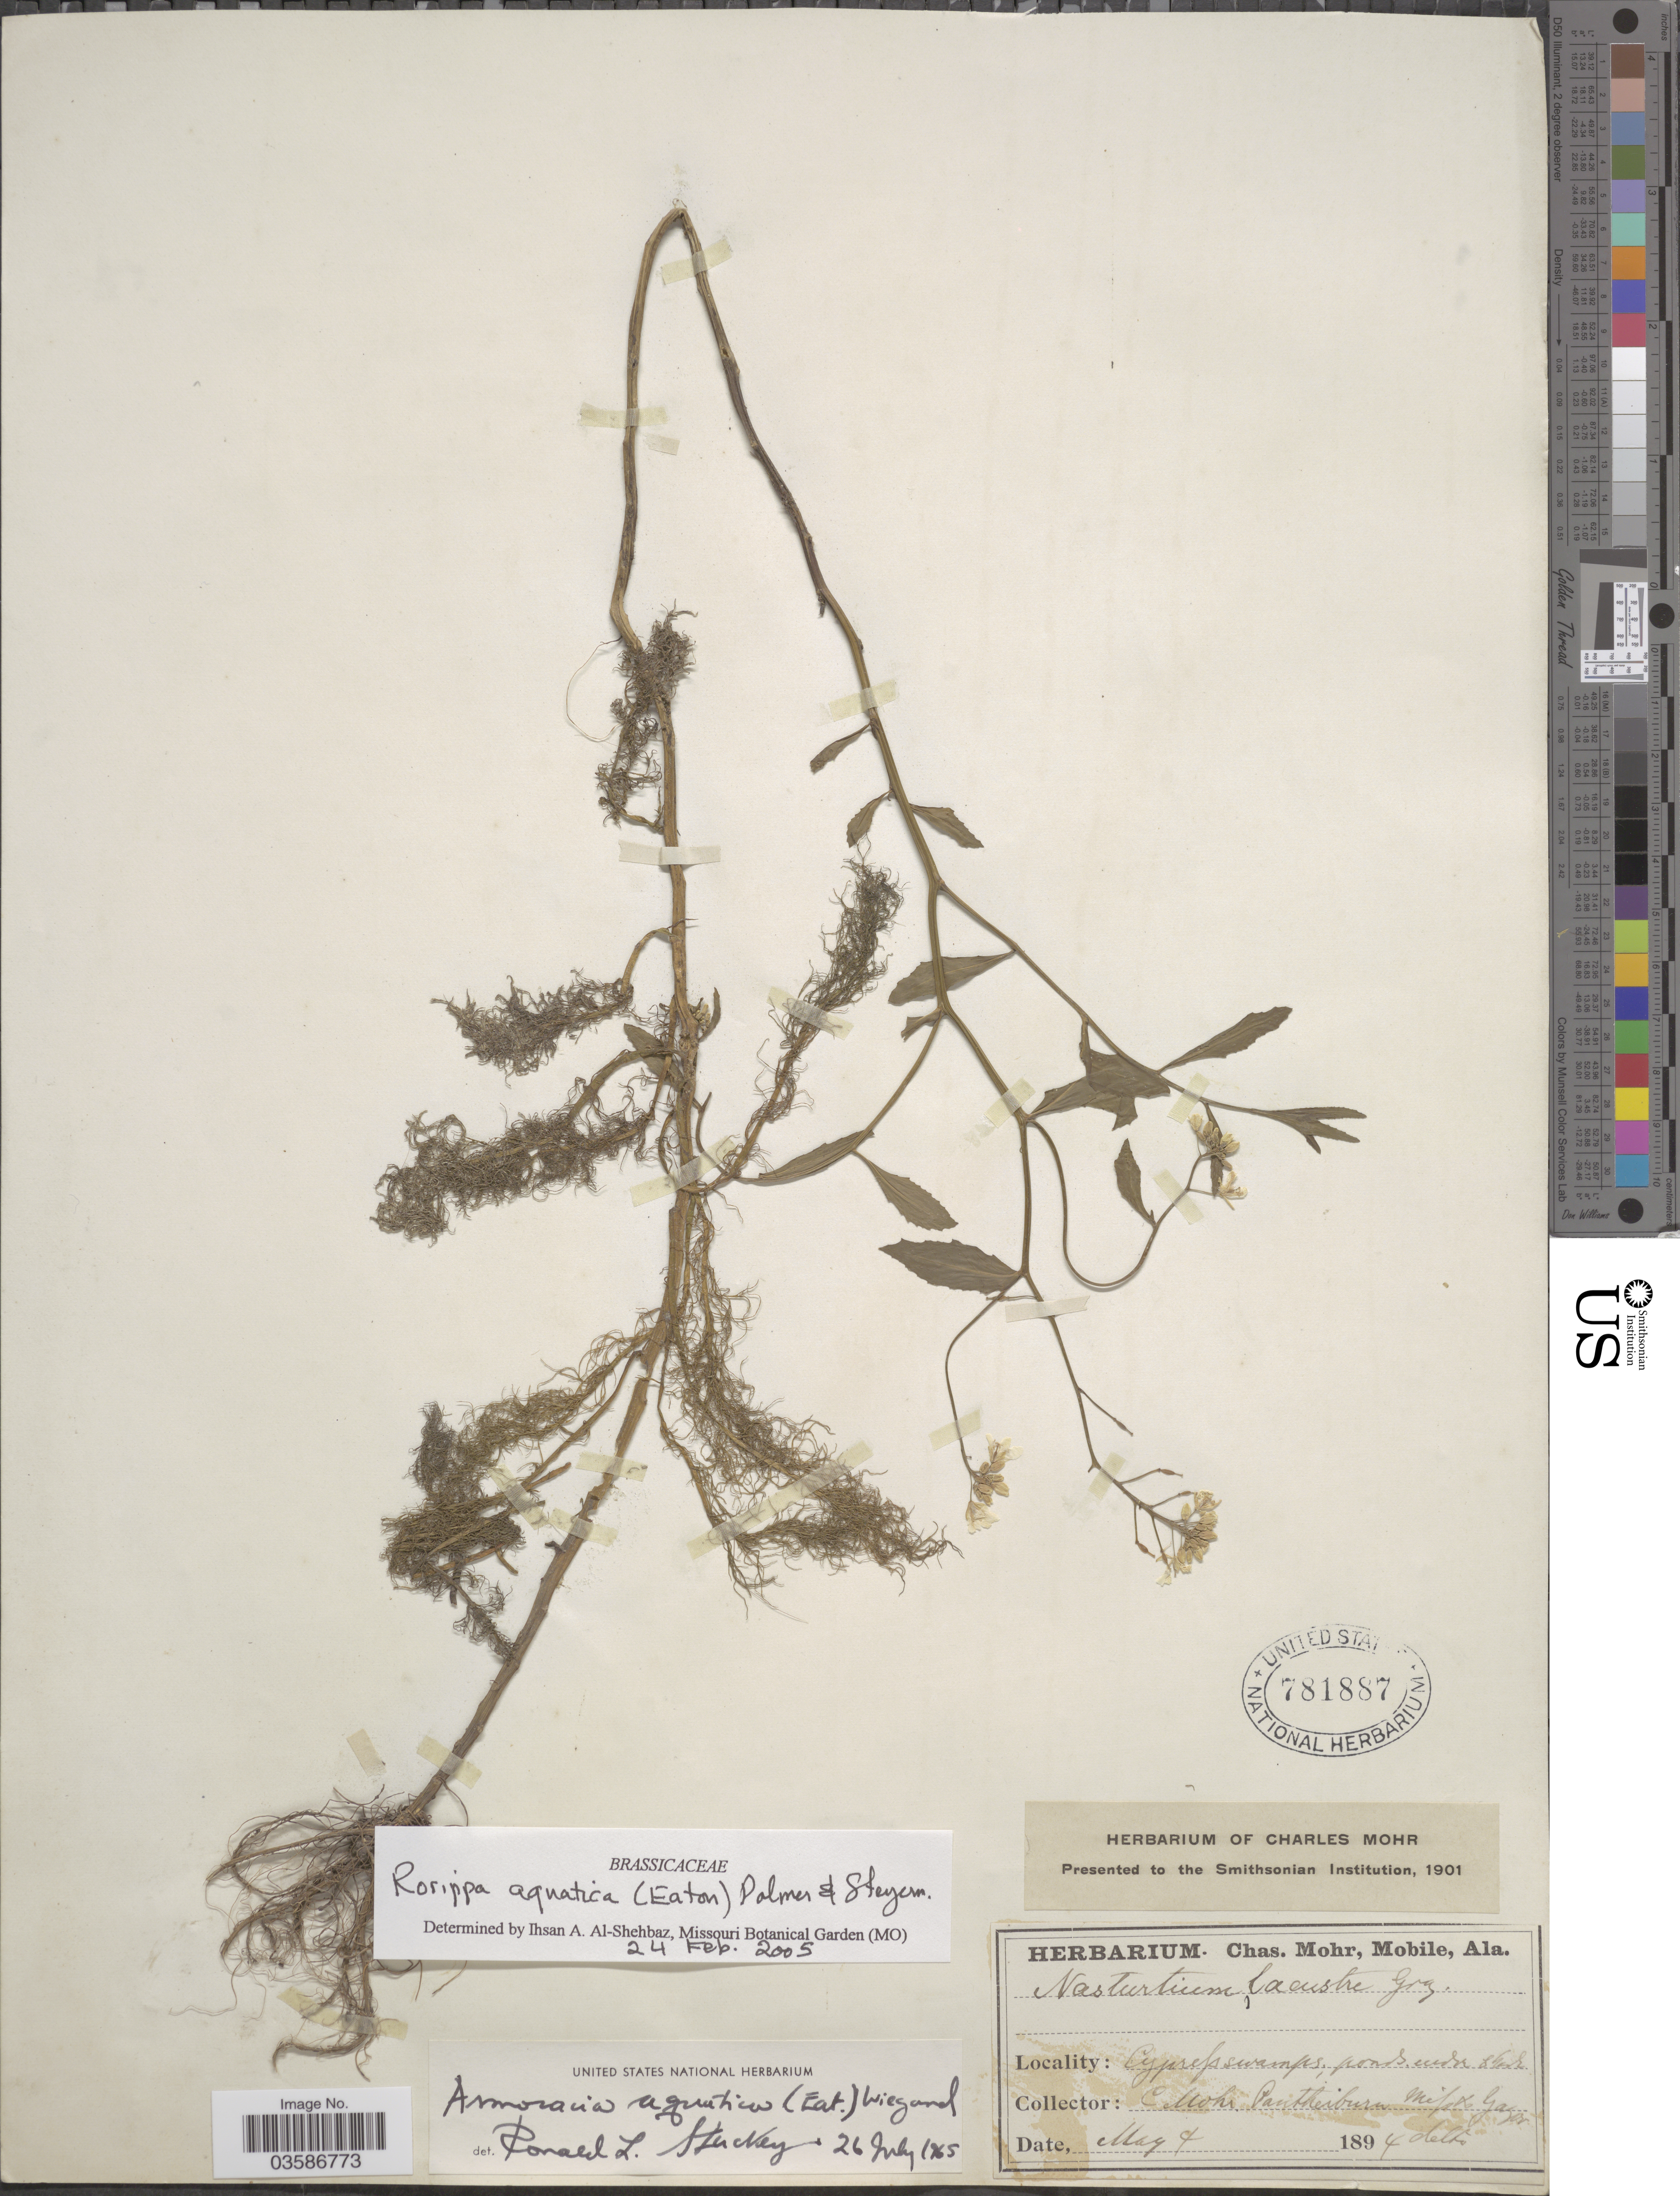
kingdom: Plantae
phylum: Tracheophyta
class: Magnoliopsida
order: Brassicales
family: Brassicaceae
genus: Rorippa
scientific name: Rorippa aquatica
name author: (Eaton) E.J. Palmer & Steyerm.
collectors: Mohr, C. T. (herbarium)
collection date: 1894-05-04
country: United States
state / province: Mississippi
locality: Cypress swamps, ponds, Pantherburn.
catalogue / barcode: US 781887